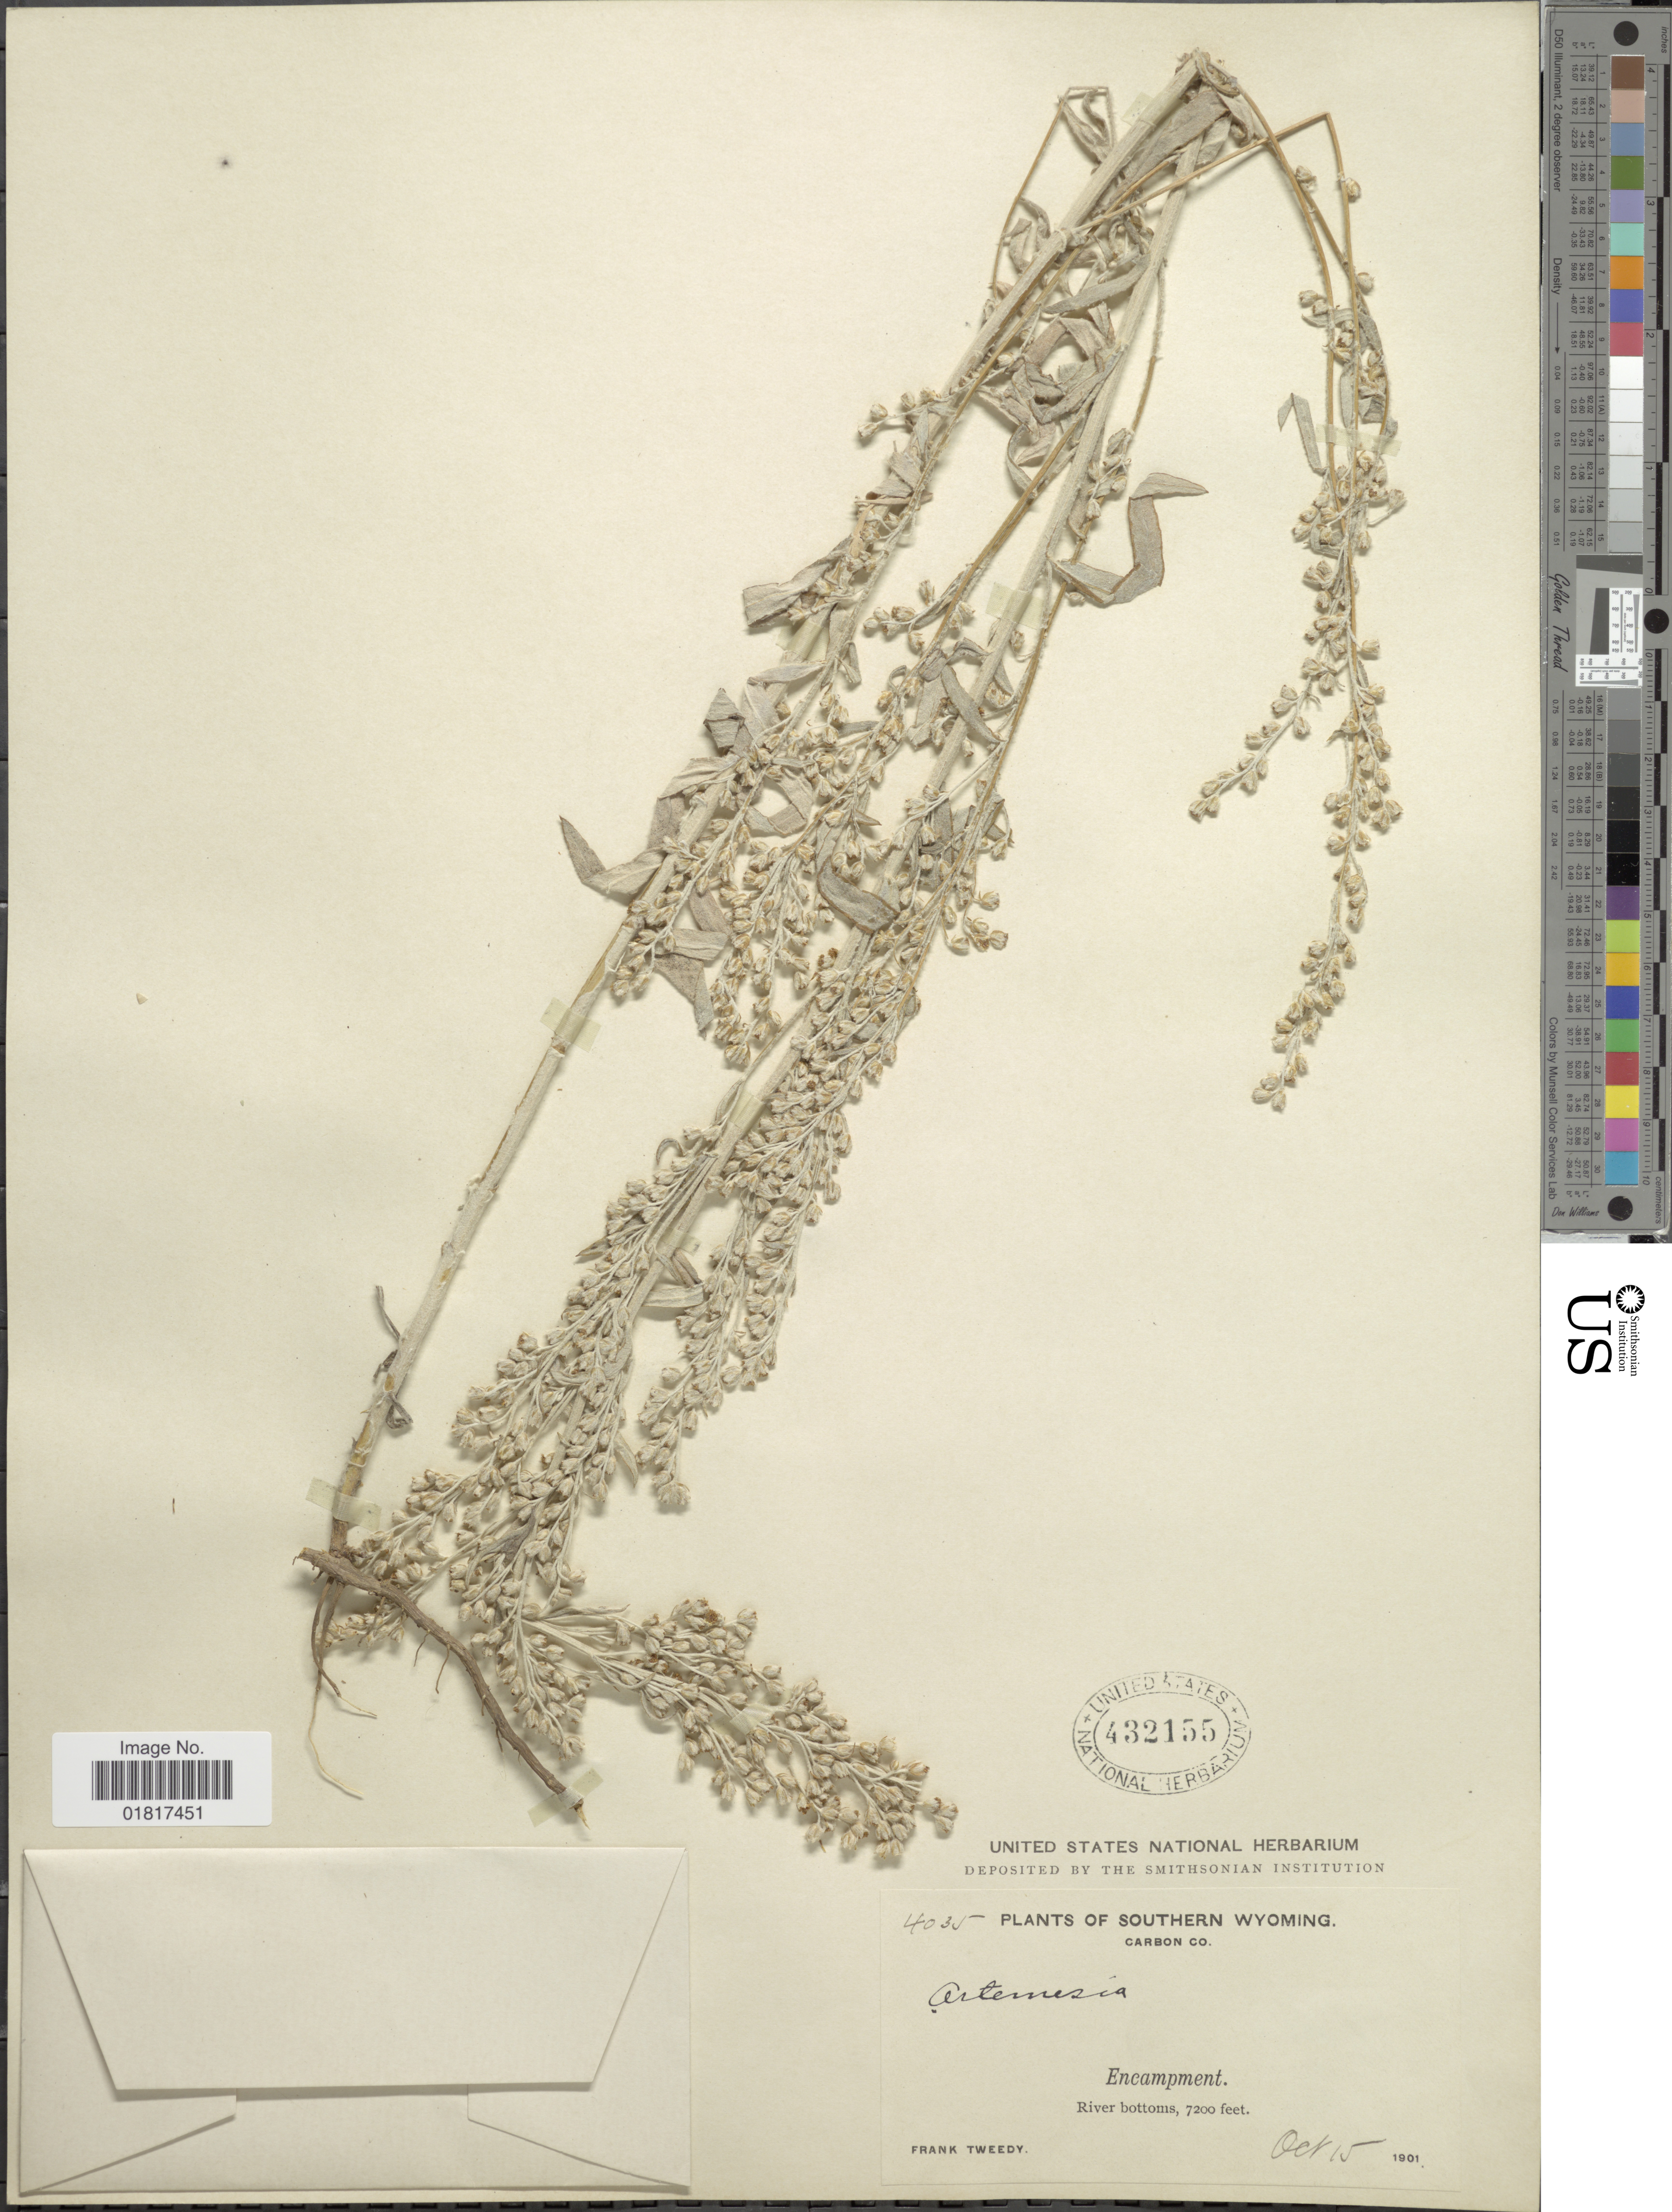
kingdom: Plantae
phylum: Tracheophyta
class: Magnoliopsida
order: Asterales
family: Asteraceae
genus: Artemisia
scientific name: Artemisia sp.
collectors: F. Tweedy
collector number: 4035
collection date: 1901-10-15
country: United States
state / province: Wyoming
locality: Southern Wyoming, Carbon Co, Encampment, River bottoms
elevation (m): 2195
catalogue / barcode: US 432155